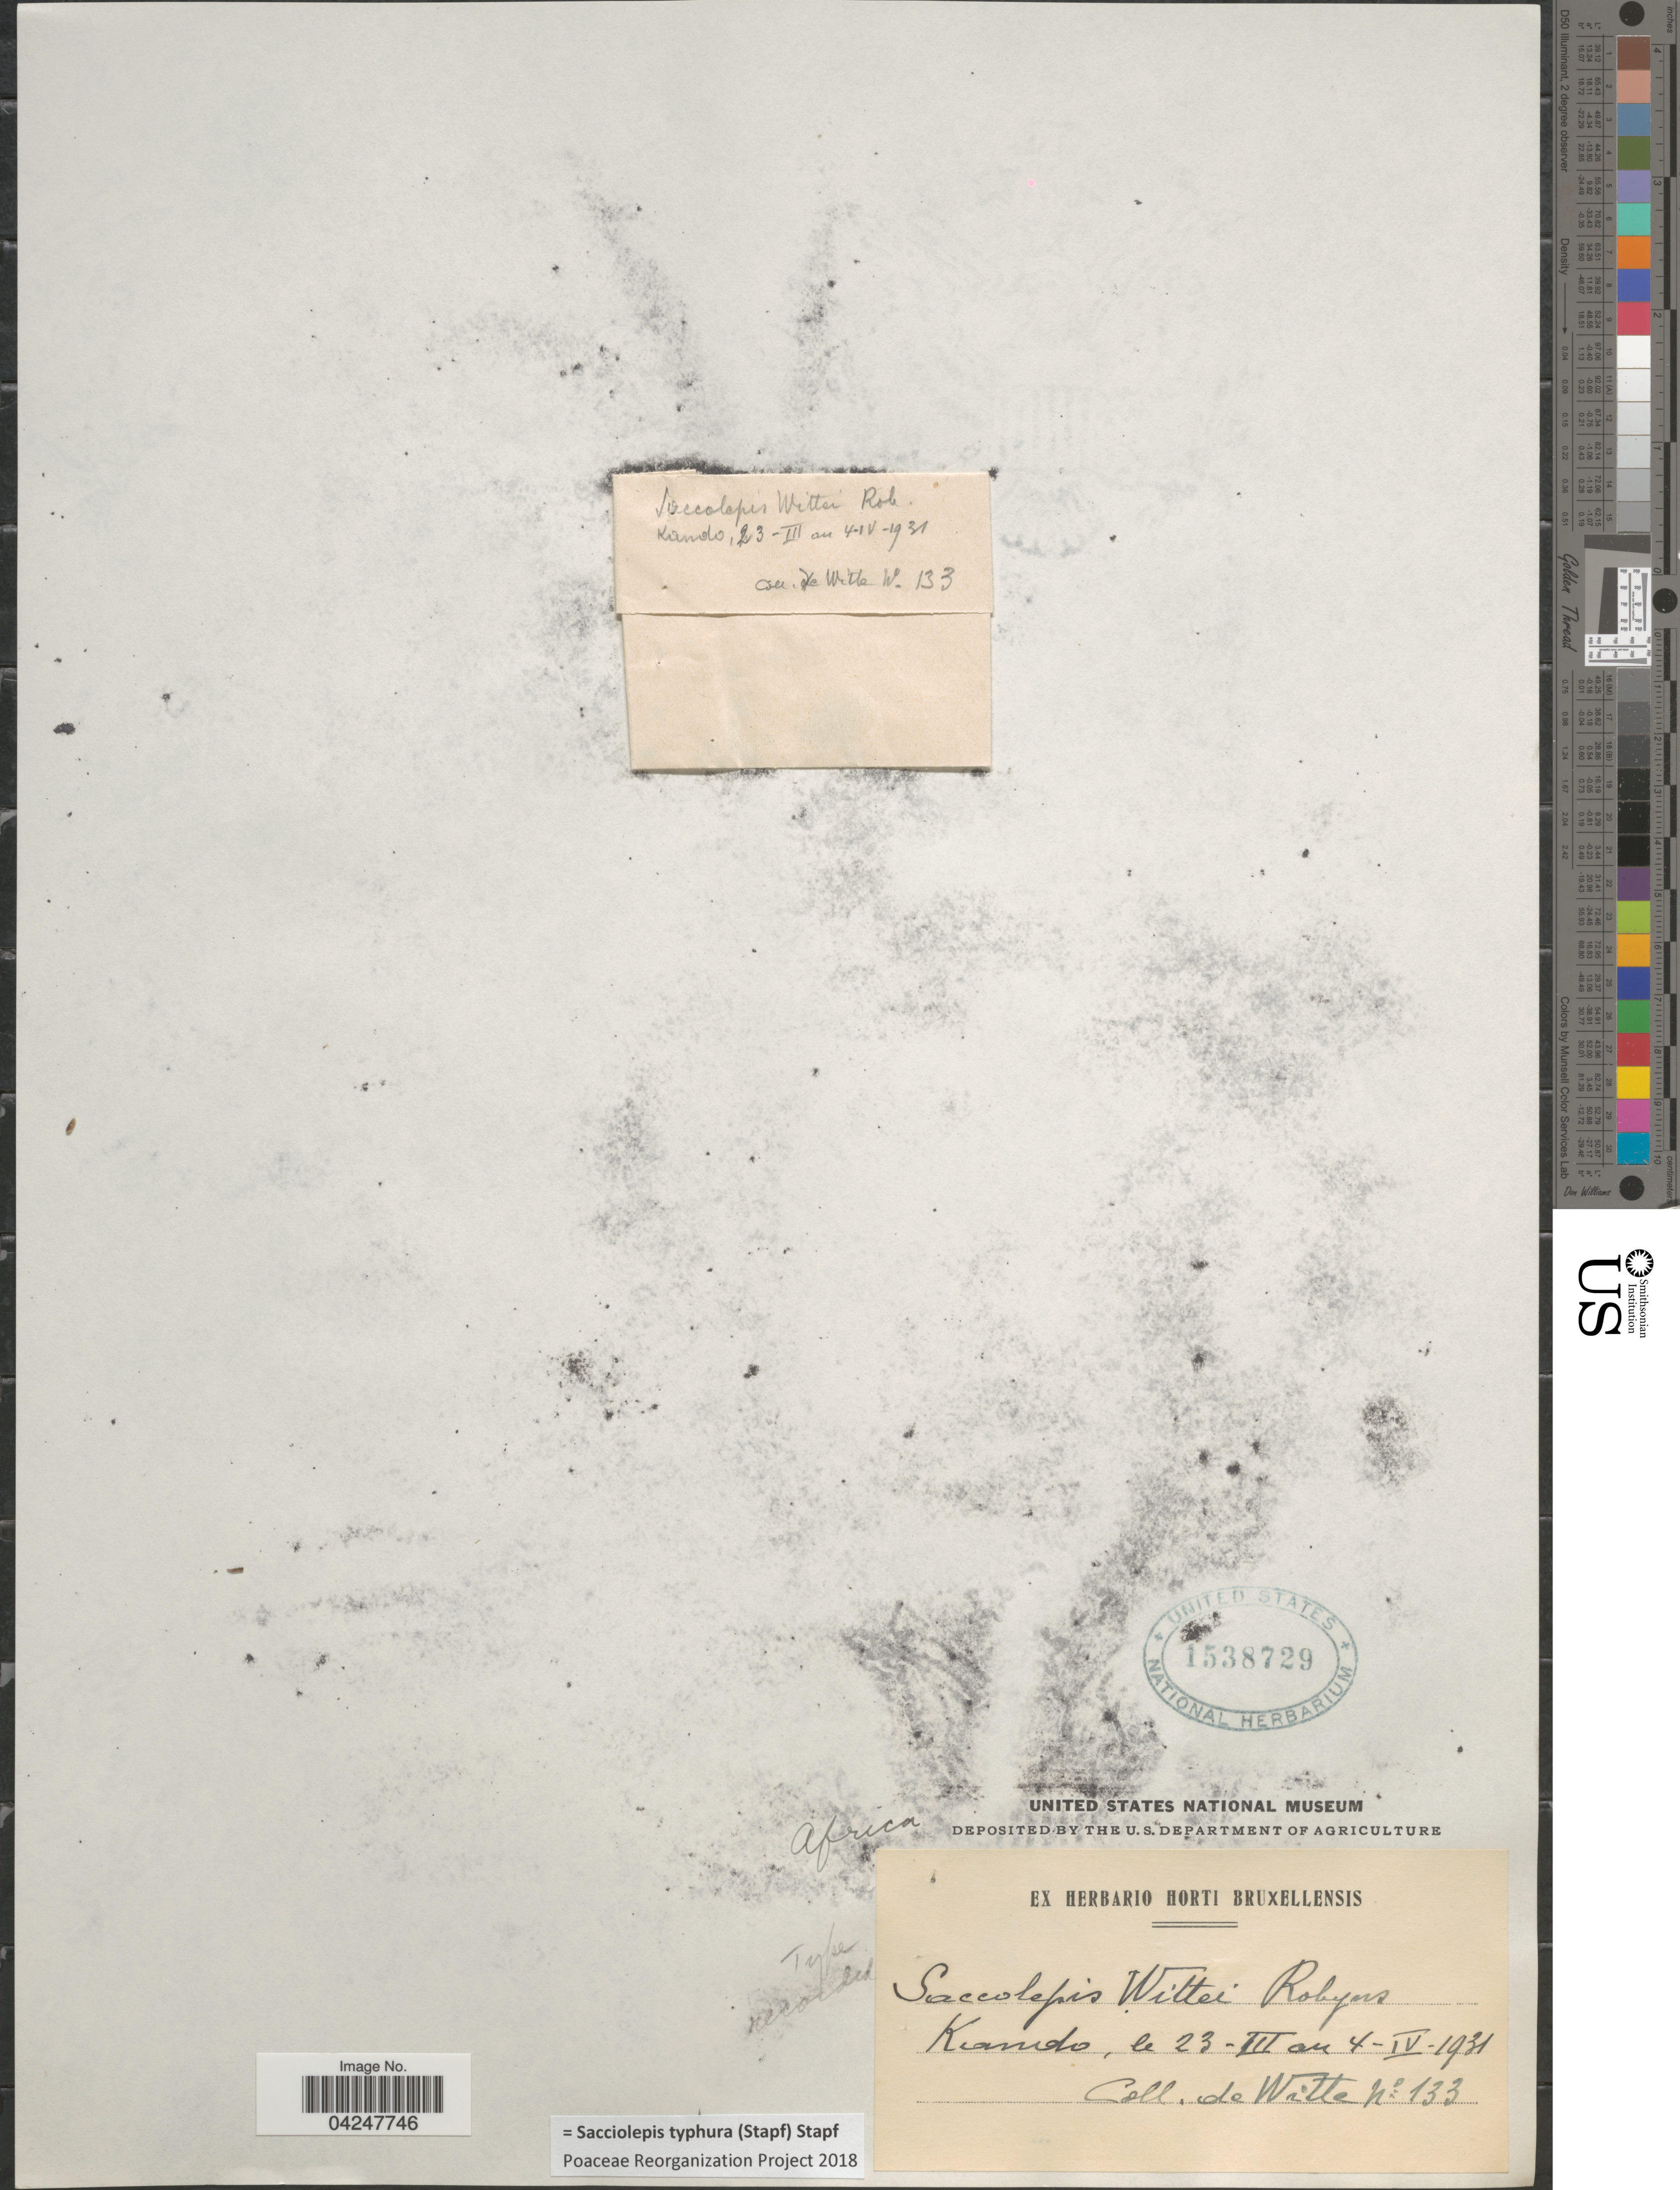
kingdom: Plantae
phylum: Tracheophyta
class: Liliopsida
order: Poales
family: Poaceae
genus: Sacciolepis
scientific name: Sacciolepis typhura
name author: (Stapf) Stapf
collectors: Witte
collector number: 133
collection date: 1931-03-23/1931-04-04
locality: Africa. Kiamdo [interpreted].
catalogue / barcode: US 1538729